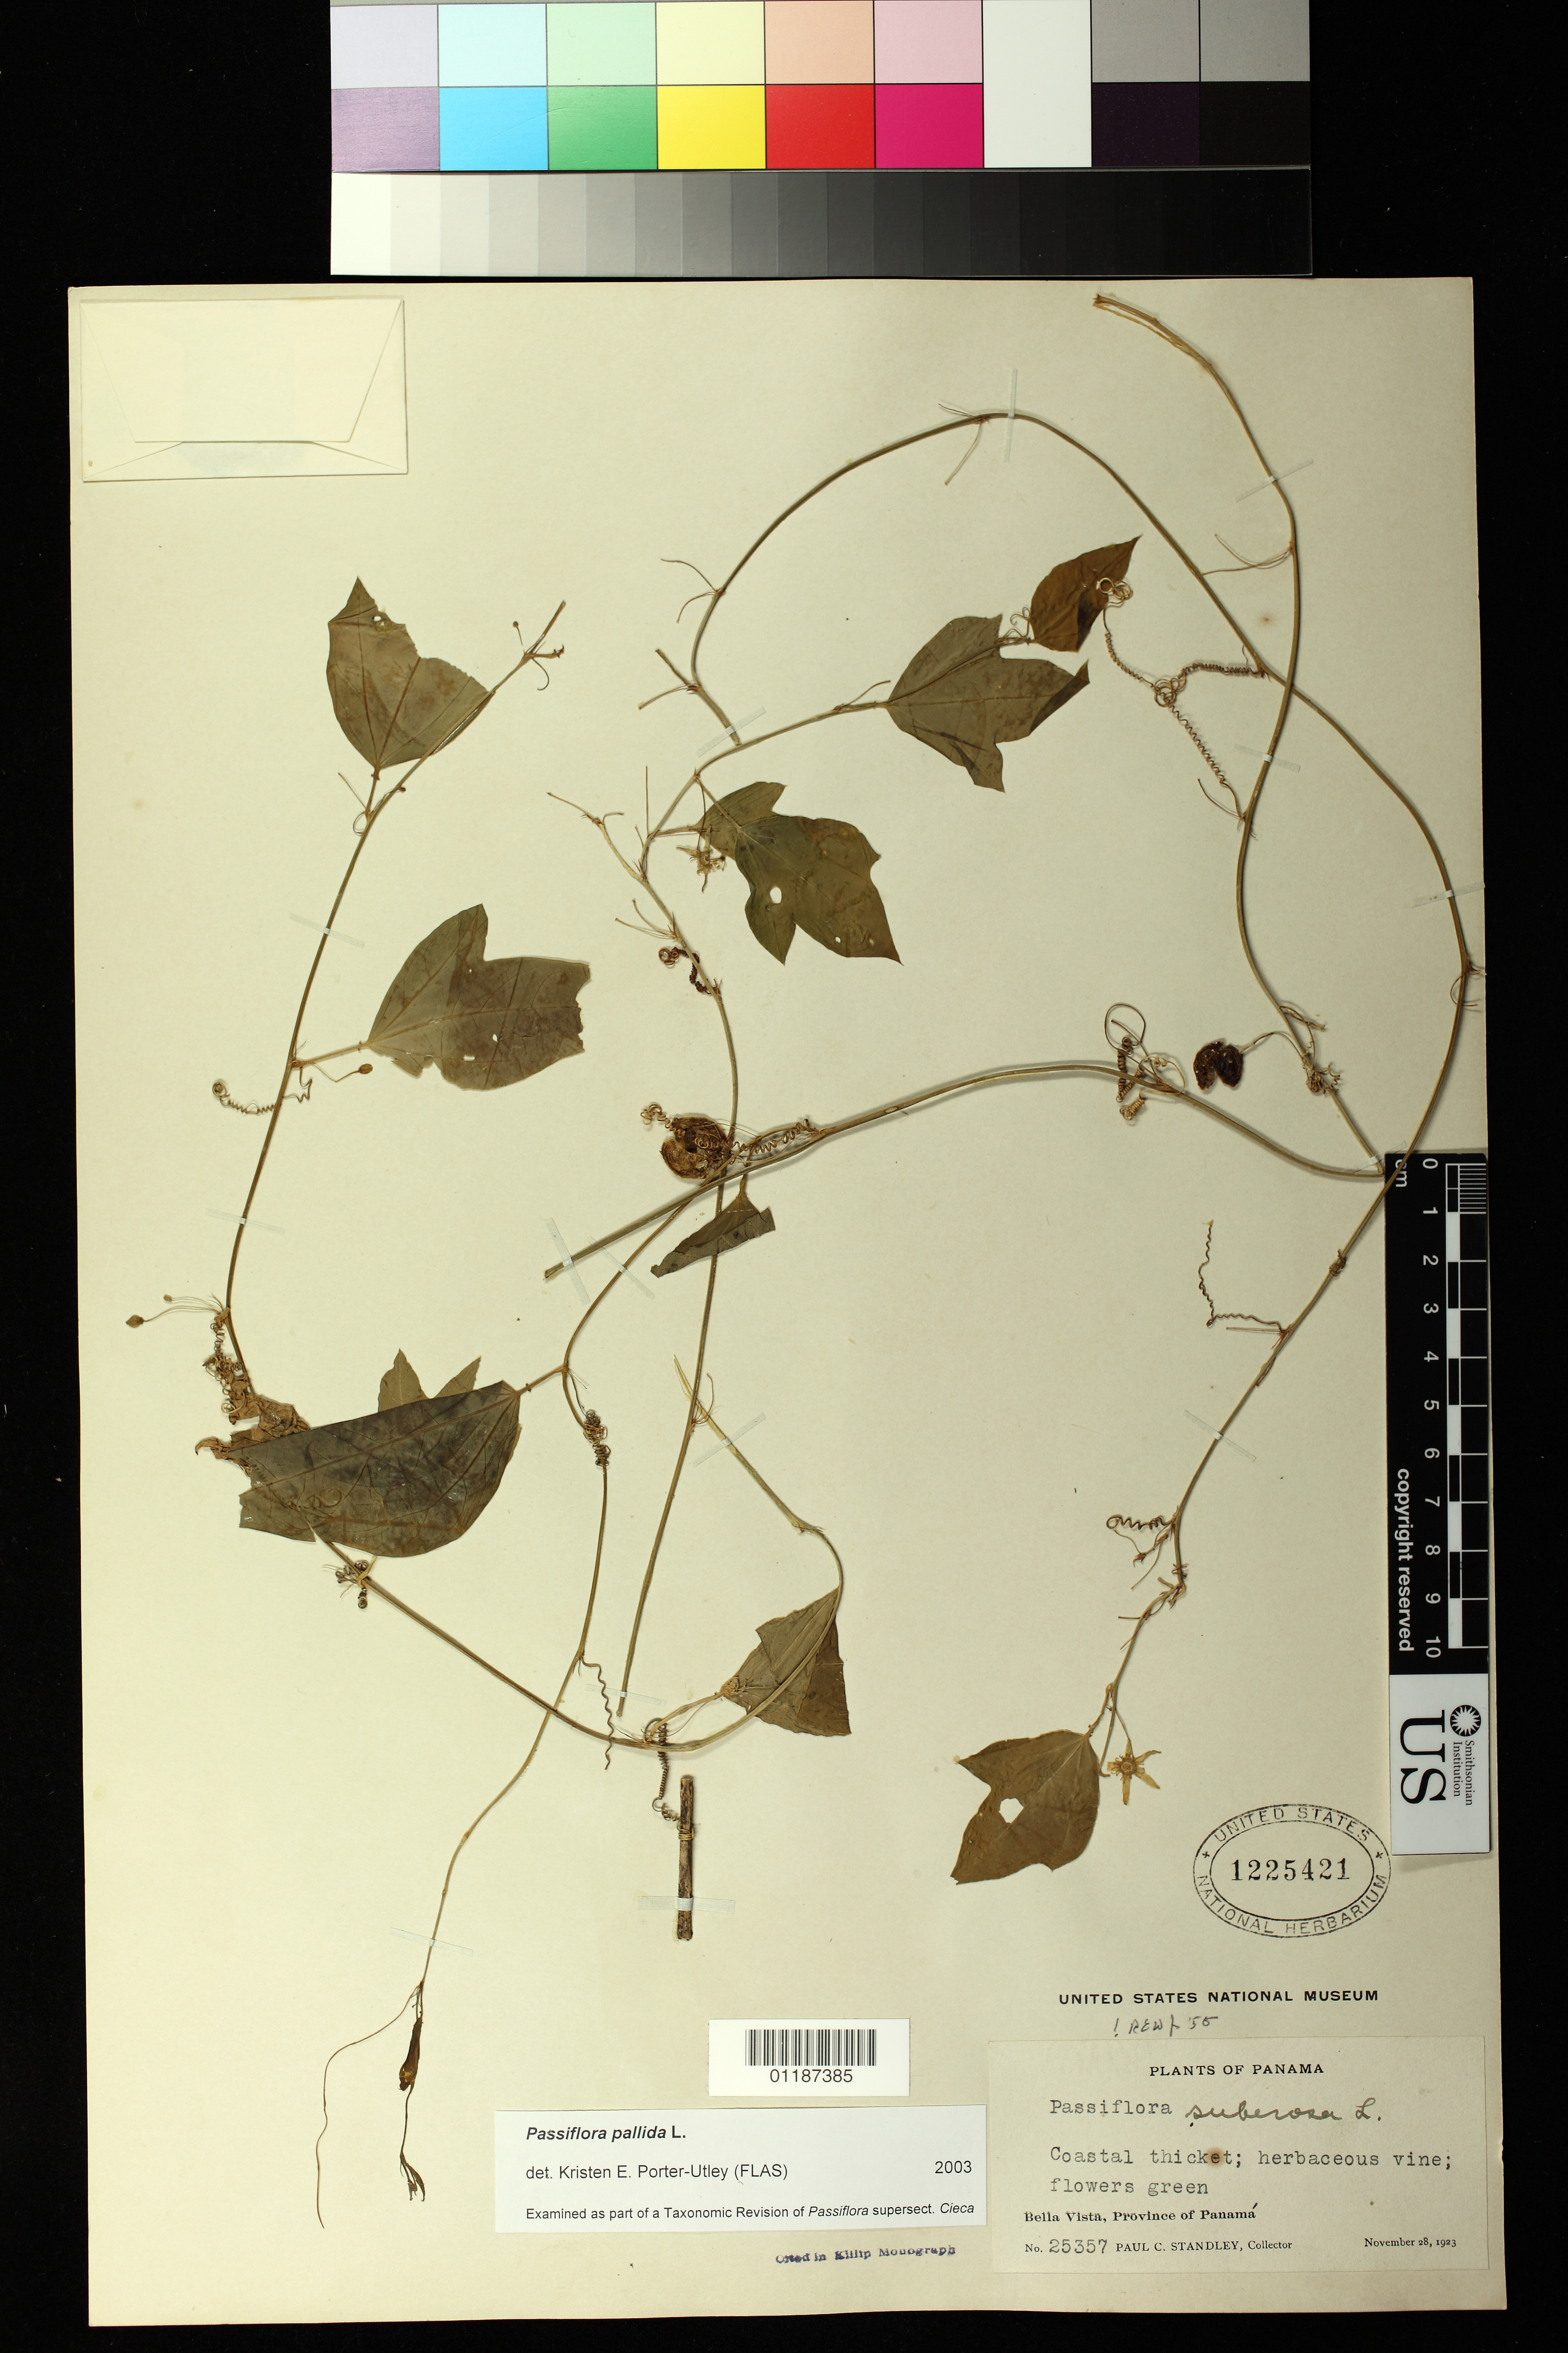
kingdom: Plantae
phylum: Tracheophyta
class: Magnoliopsida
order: Malpighiales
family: Passifloraceae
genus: Passiflora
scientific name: Passiflora pallida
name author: L.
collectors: P. C. Standley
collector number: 25357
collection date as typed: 28 Nov 1923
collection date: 1923-11-28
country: Panama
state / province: Panamá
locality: Bella Vista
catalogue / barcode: US 1225421